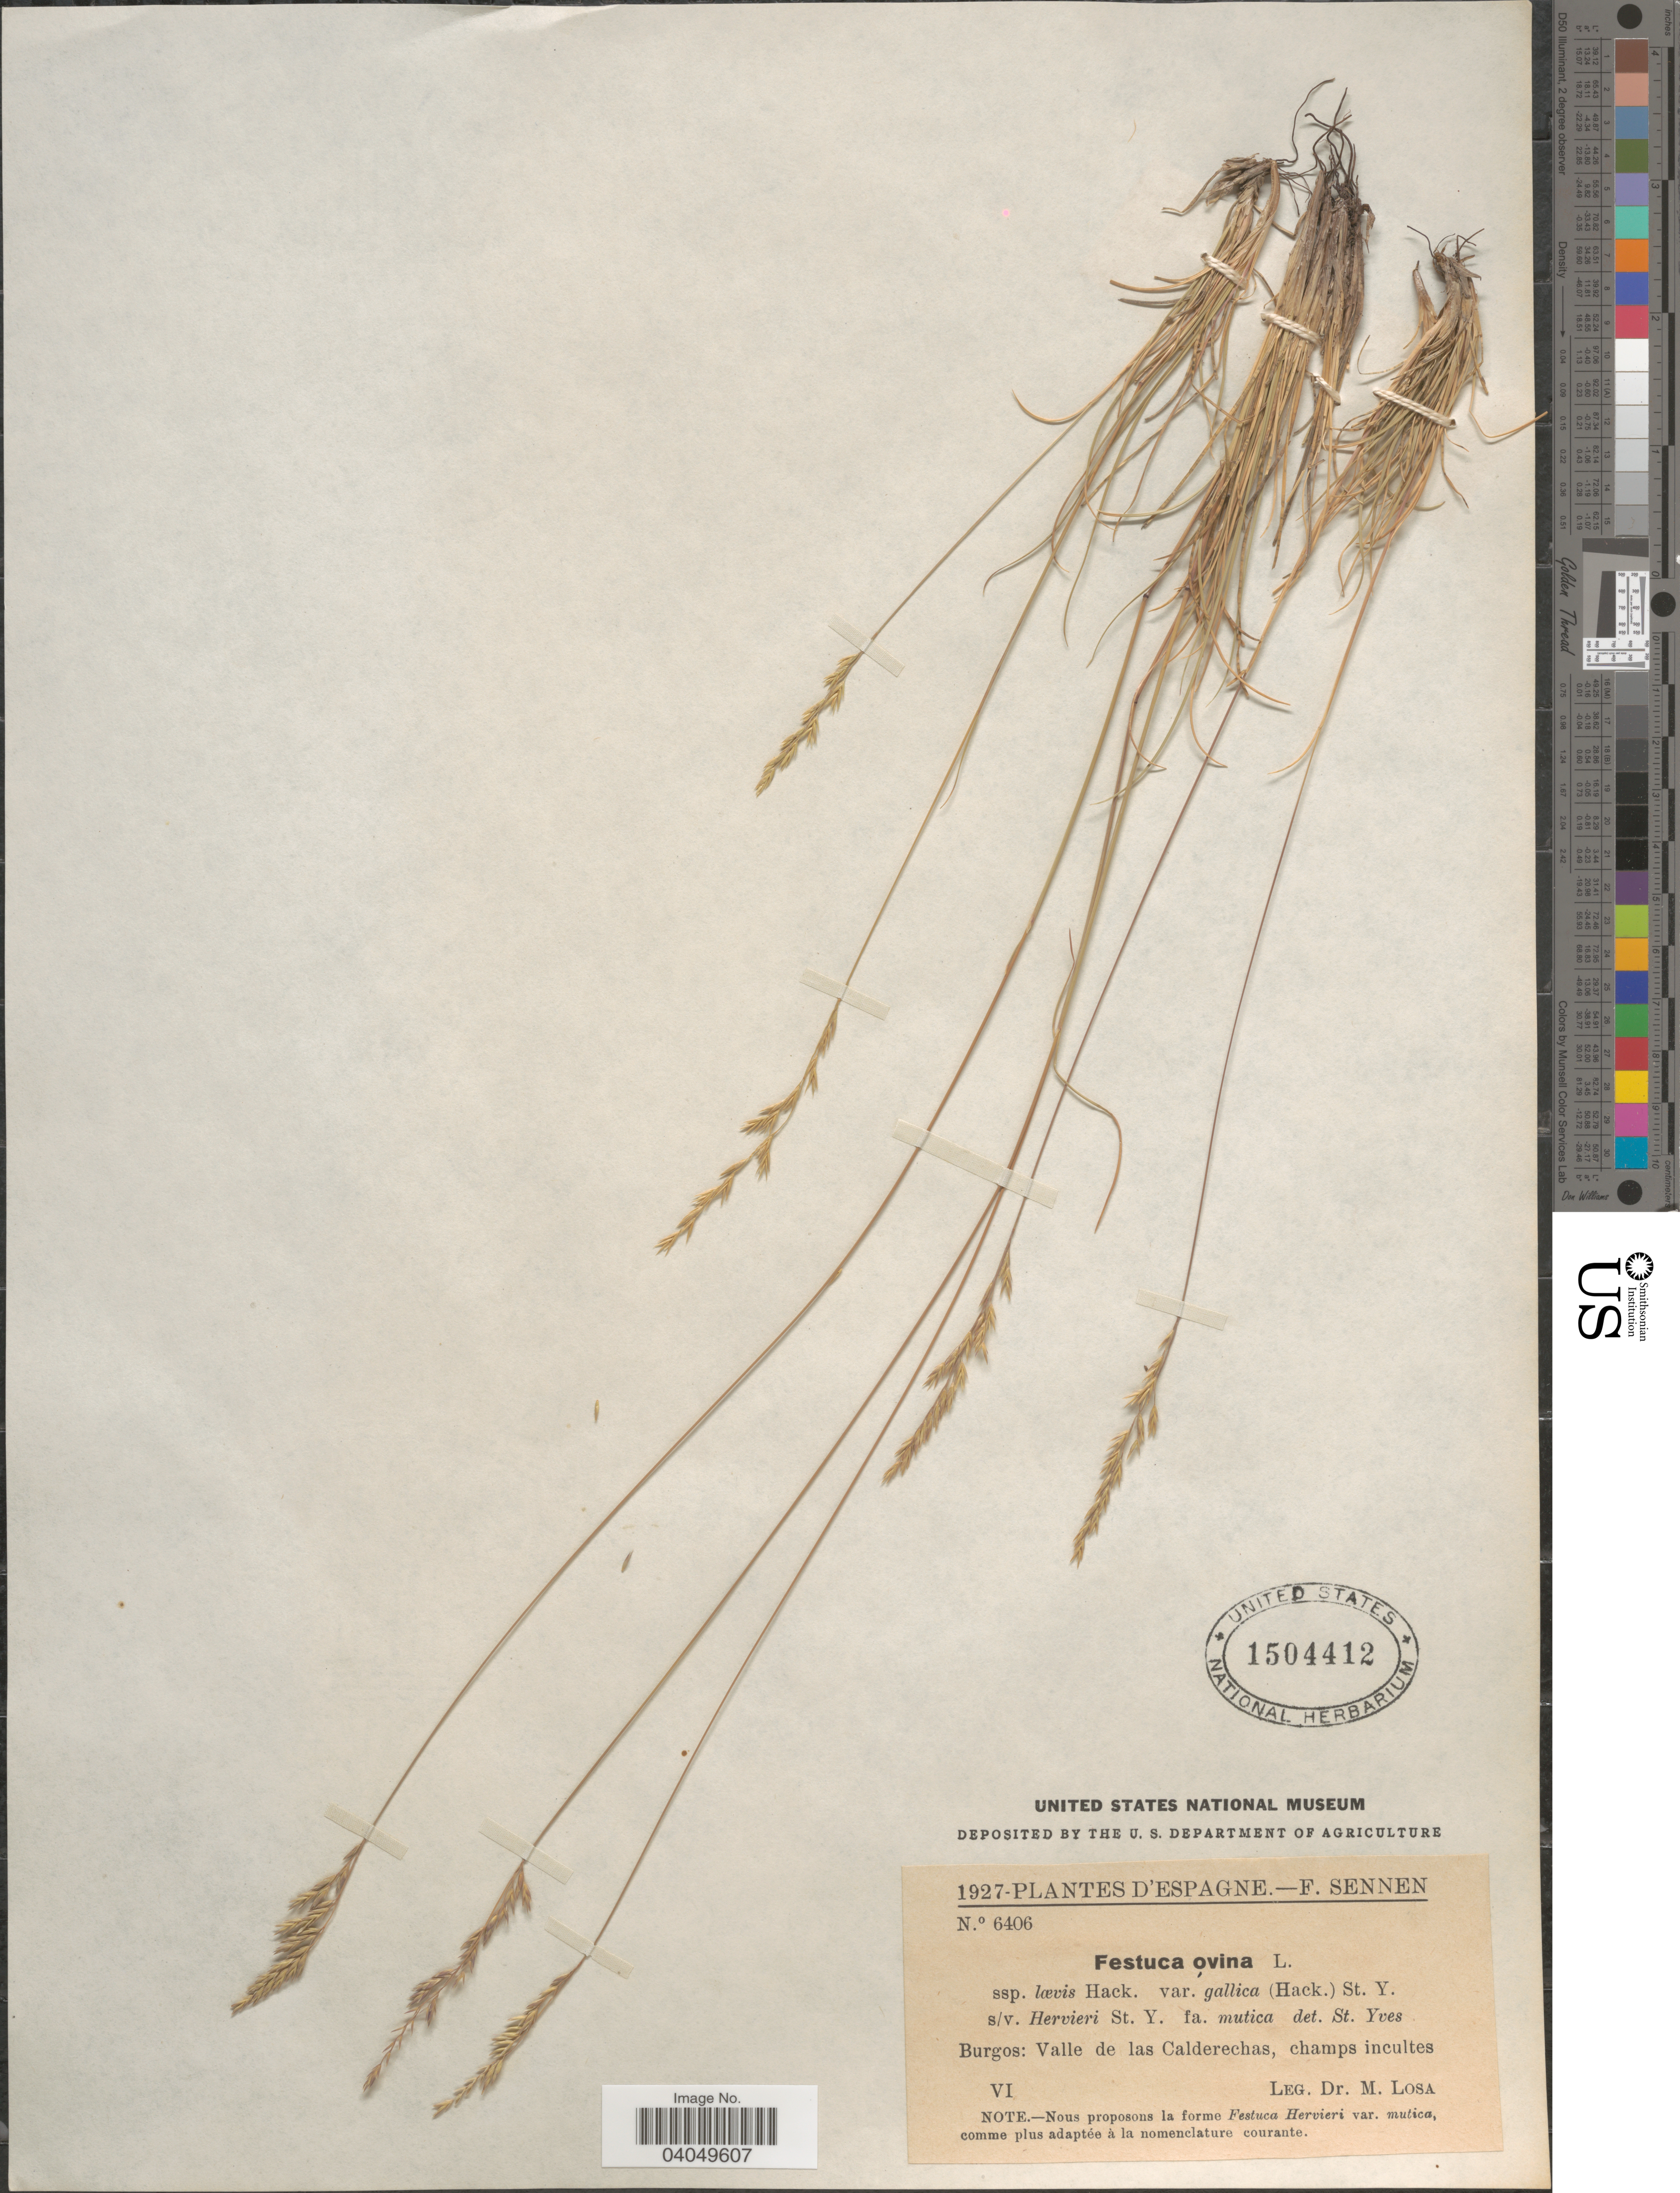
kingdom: Plantae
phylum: Tracheophyta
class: Liliopsida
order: Poales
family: Poaceae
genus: Festuca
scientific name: Festuca ovina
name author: L.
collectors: Losa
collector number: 6406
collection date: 1927-06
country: Spain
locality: D'Espagne. Burgos: Valle de las Calderechas, champs incultes.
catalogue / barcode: US 1504412